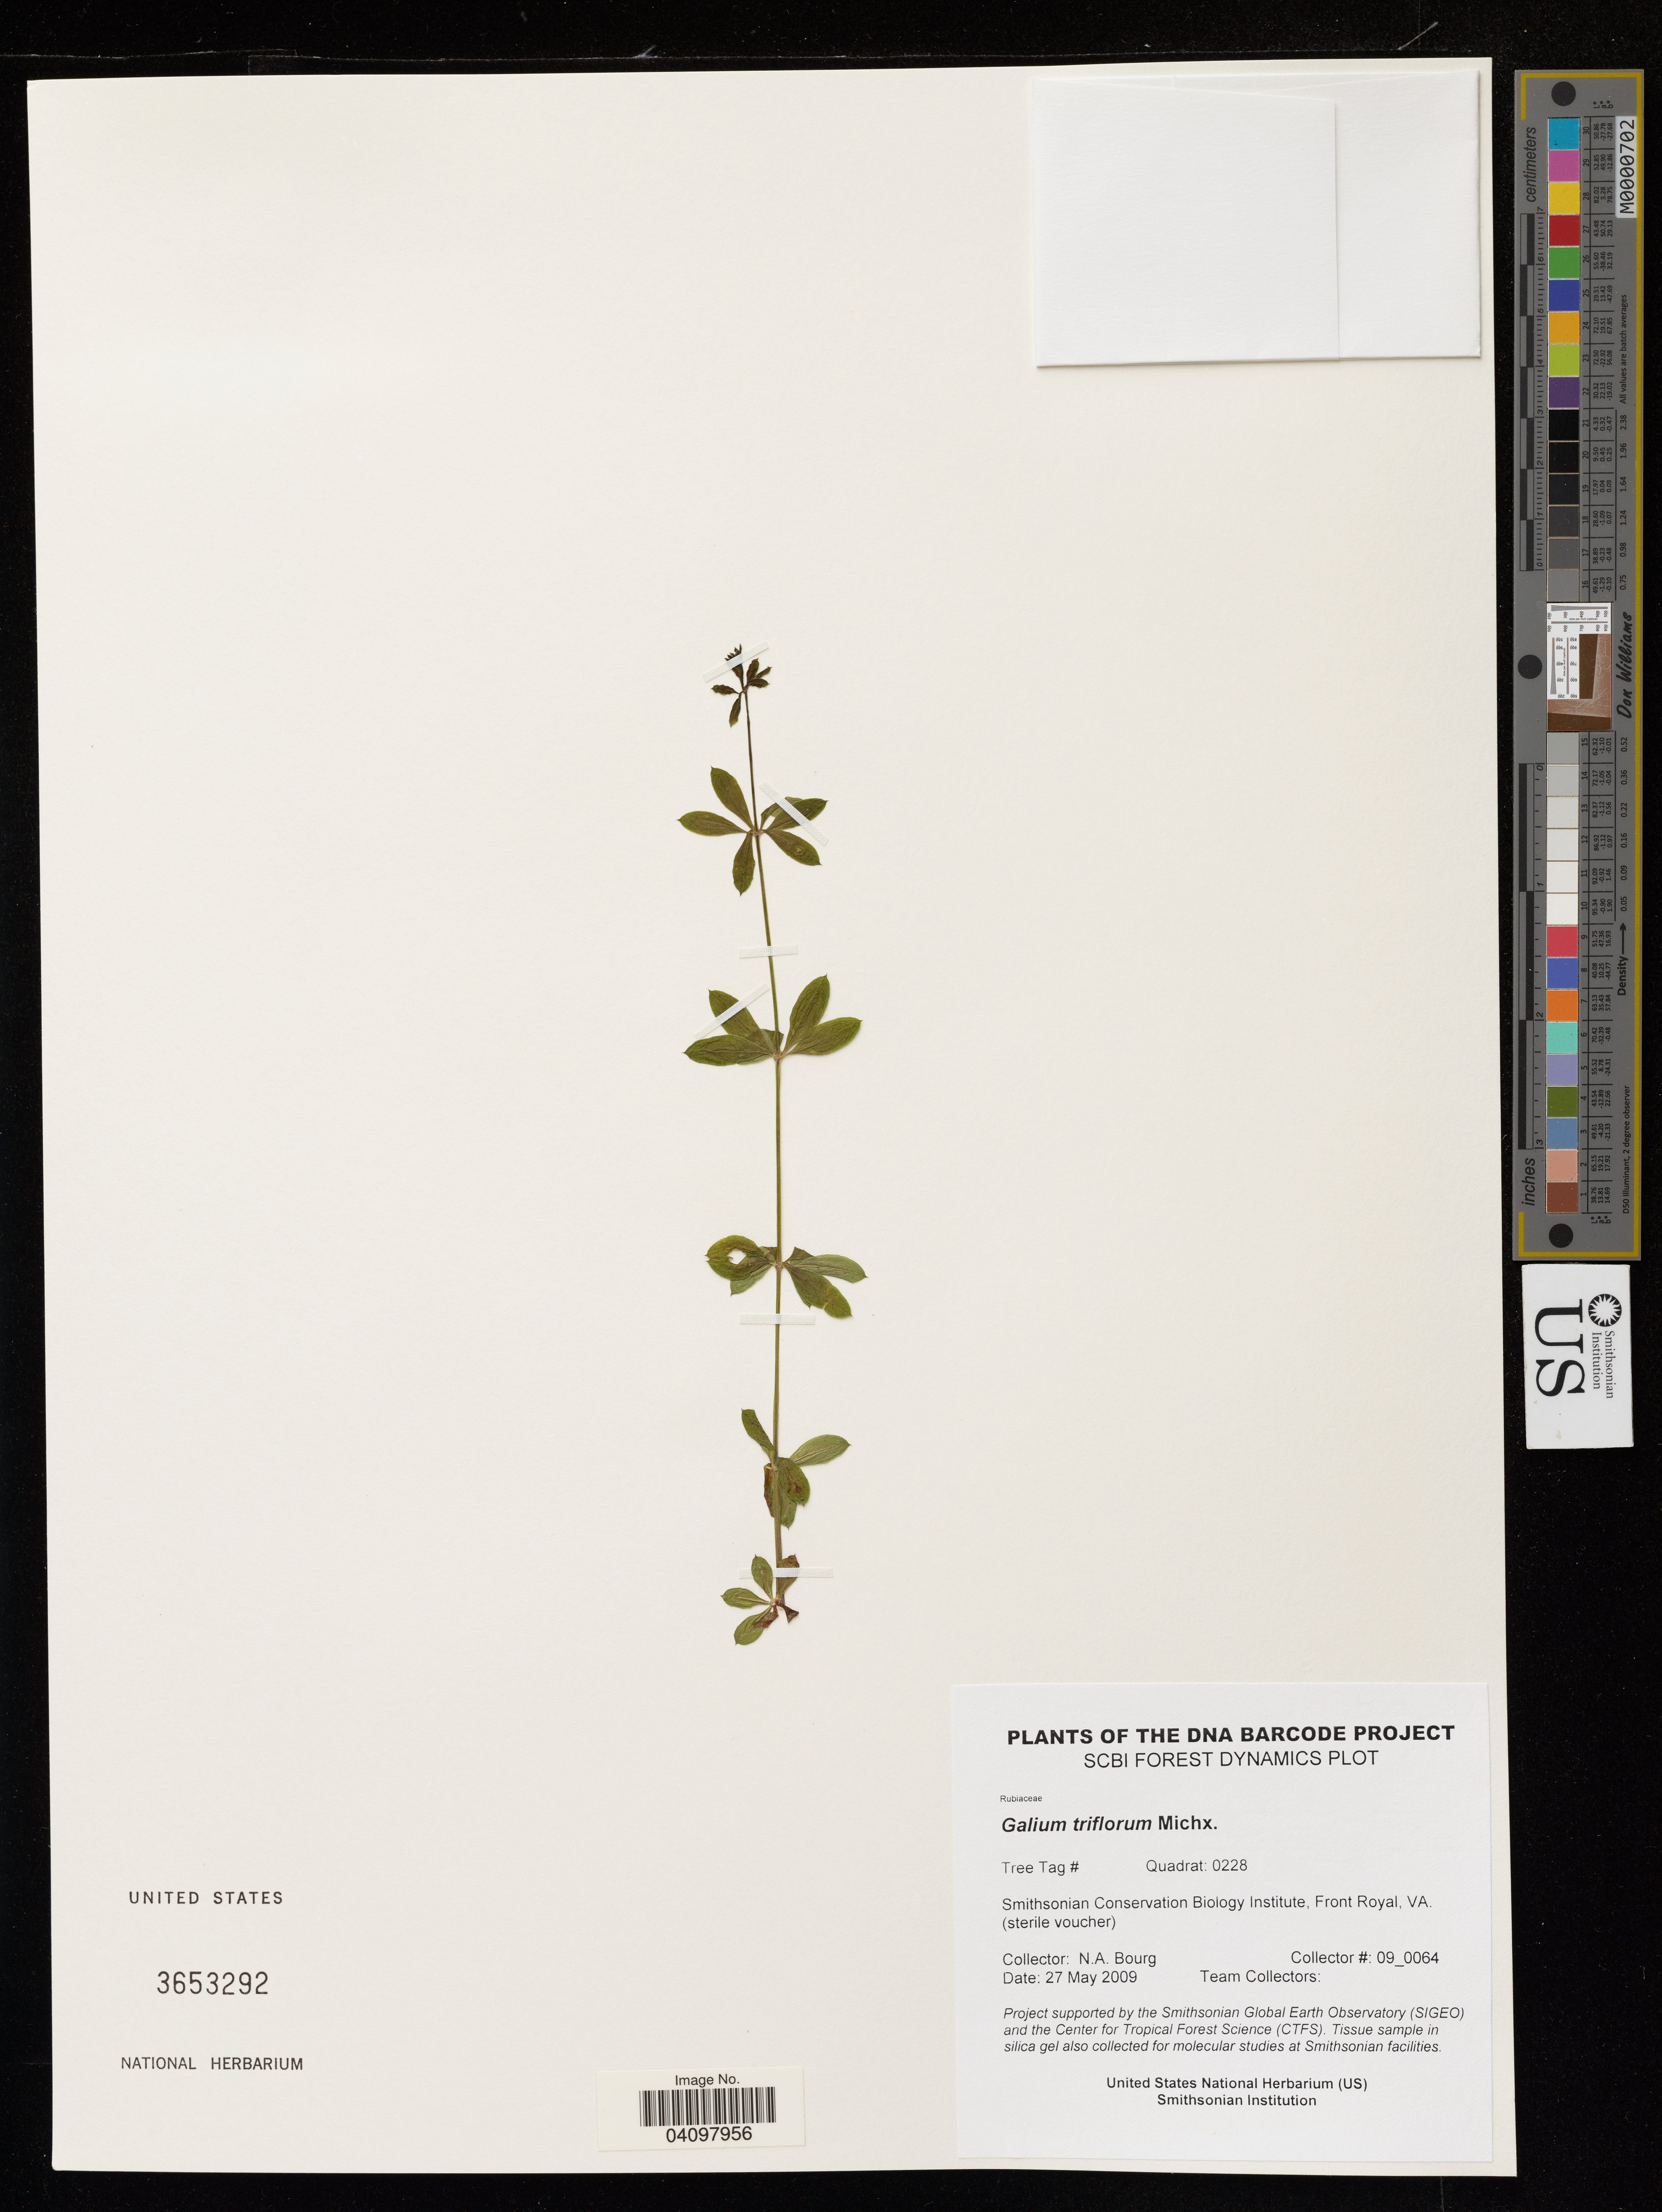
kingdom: Plantae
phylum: Tracheophyta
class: Magnoliopsida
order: Gentianales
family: Rubiaceae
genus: Galium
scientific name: Galium triflorum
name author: Michx.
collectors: N. A. Bourg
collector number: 09_0064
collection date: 2009-05-27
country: United States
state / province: Virginia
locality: Smithsonian Conservation Biology Institute, Front Royal.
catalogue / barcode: US 3653292